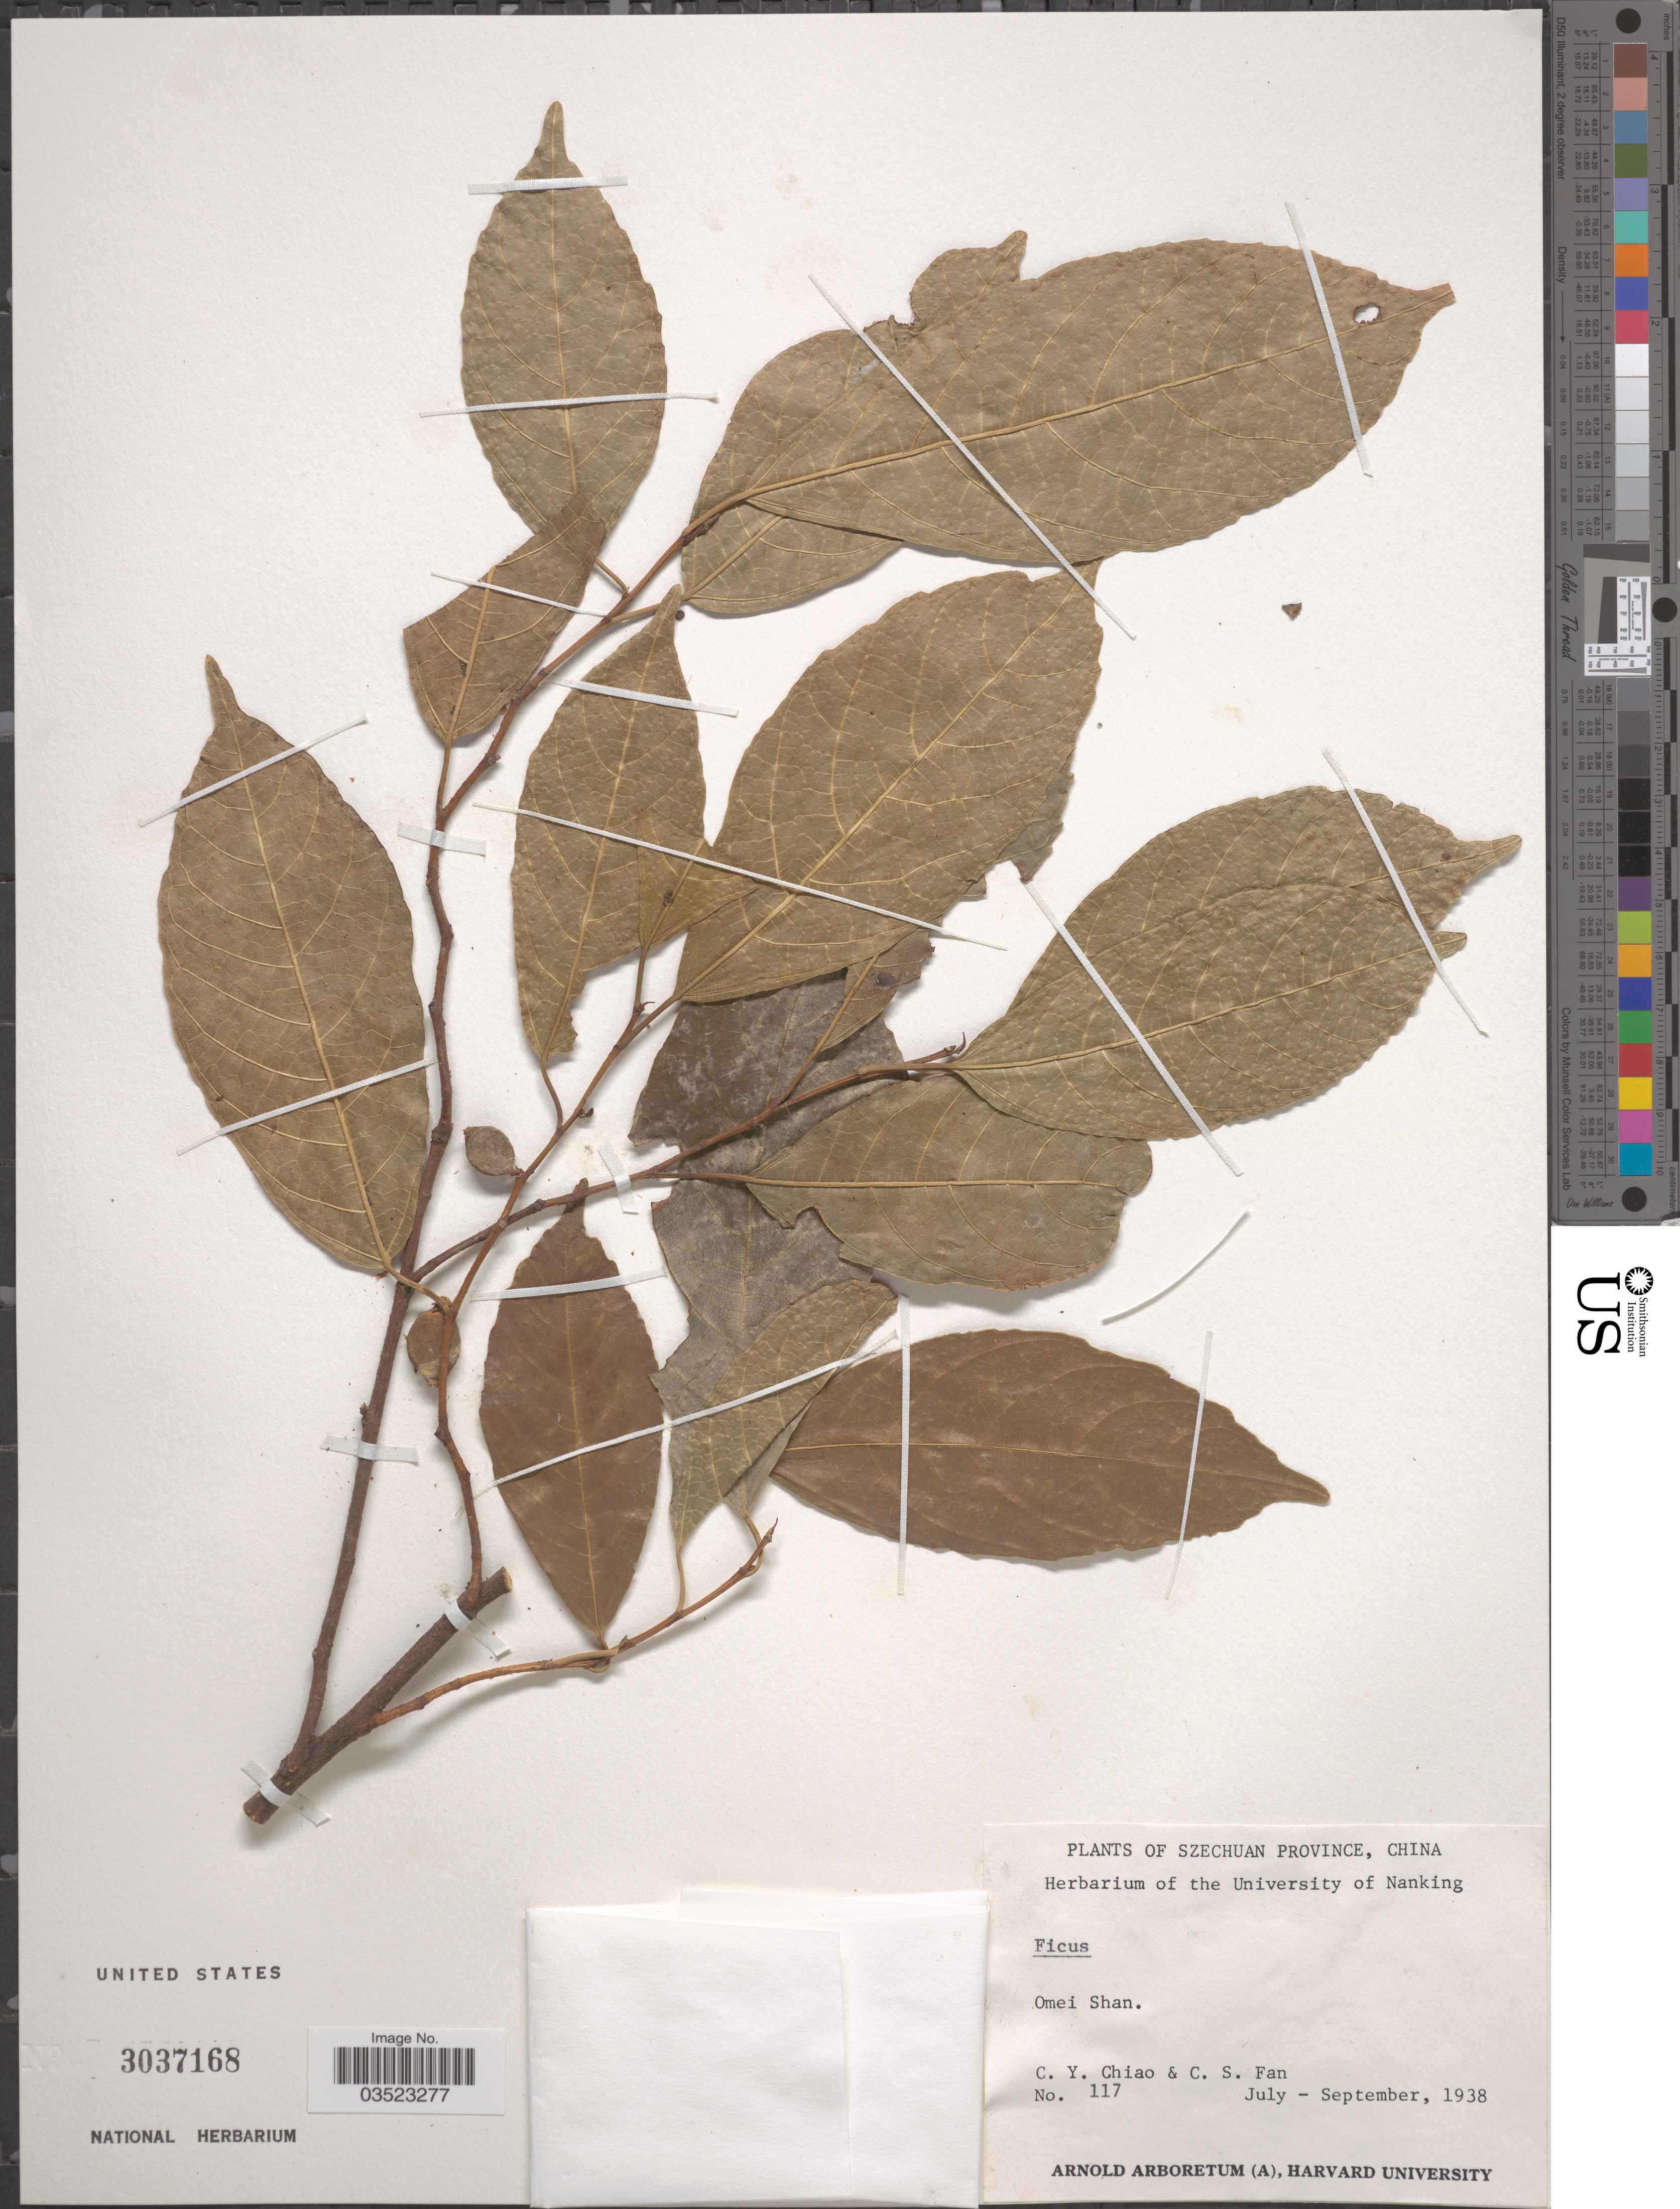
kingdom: Plantae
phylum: Tracheophyta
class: Magnoliopsida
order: Rosales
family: Moraceae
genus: Ficus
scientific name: Ficus sp.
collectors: C. Y. Chiao & C. S. Fan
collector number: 117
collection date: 1938-07/1938-09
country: China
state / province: Sichuan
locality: Szechuan Province. Omei Shan.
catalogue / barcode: US 3037168